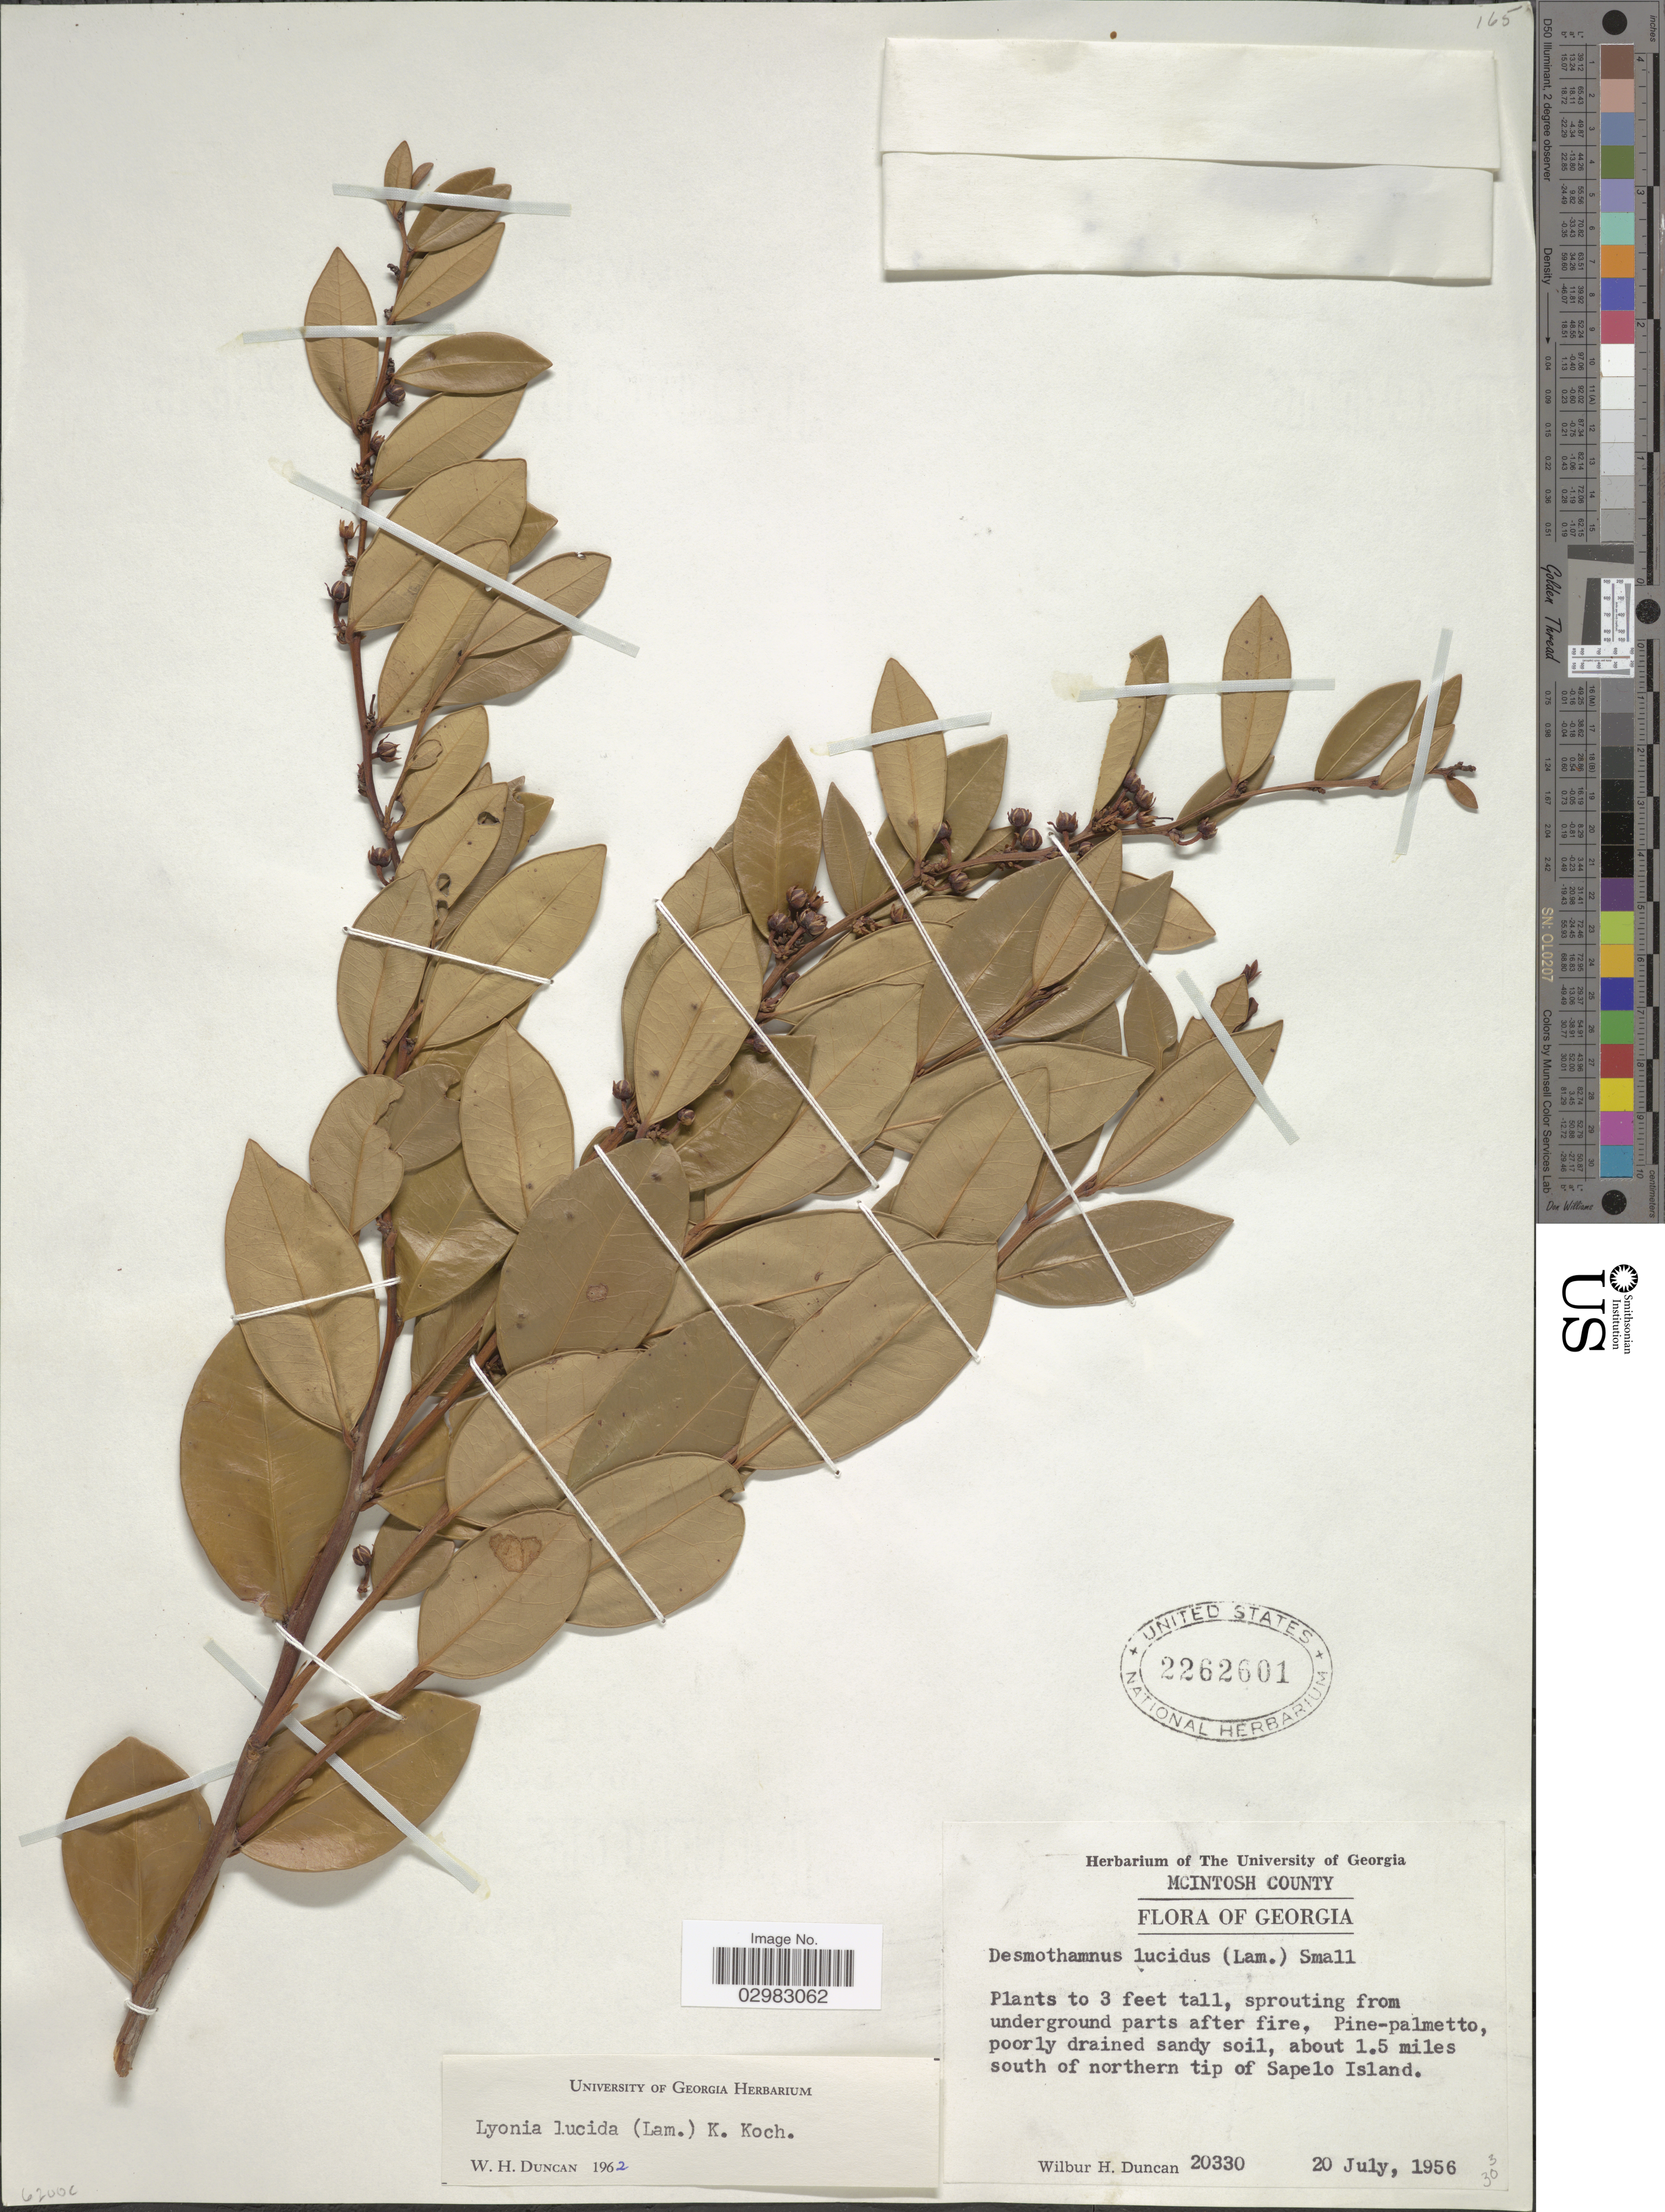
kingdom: Plantae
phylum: Tracheophyta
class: Magnoliopsida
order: Ericales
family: Ericaceae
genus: Lyonia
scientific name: Lyonia lucida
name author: K. Koch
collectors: W. H. Duncan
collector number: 20330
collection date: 1956-07-20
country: United States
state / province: Georgia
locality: Mcintosh County. About 1.5 miles south of northern tip of Sapelo Island.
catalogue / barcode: US 2262601